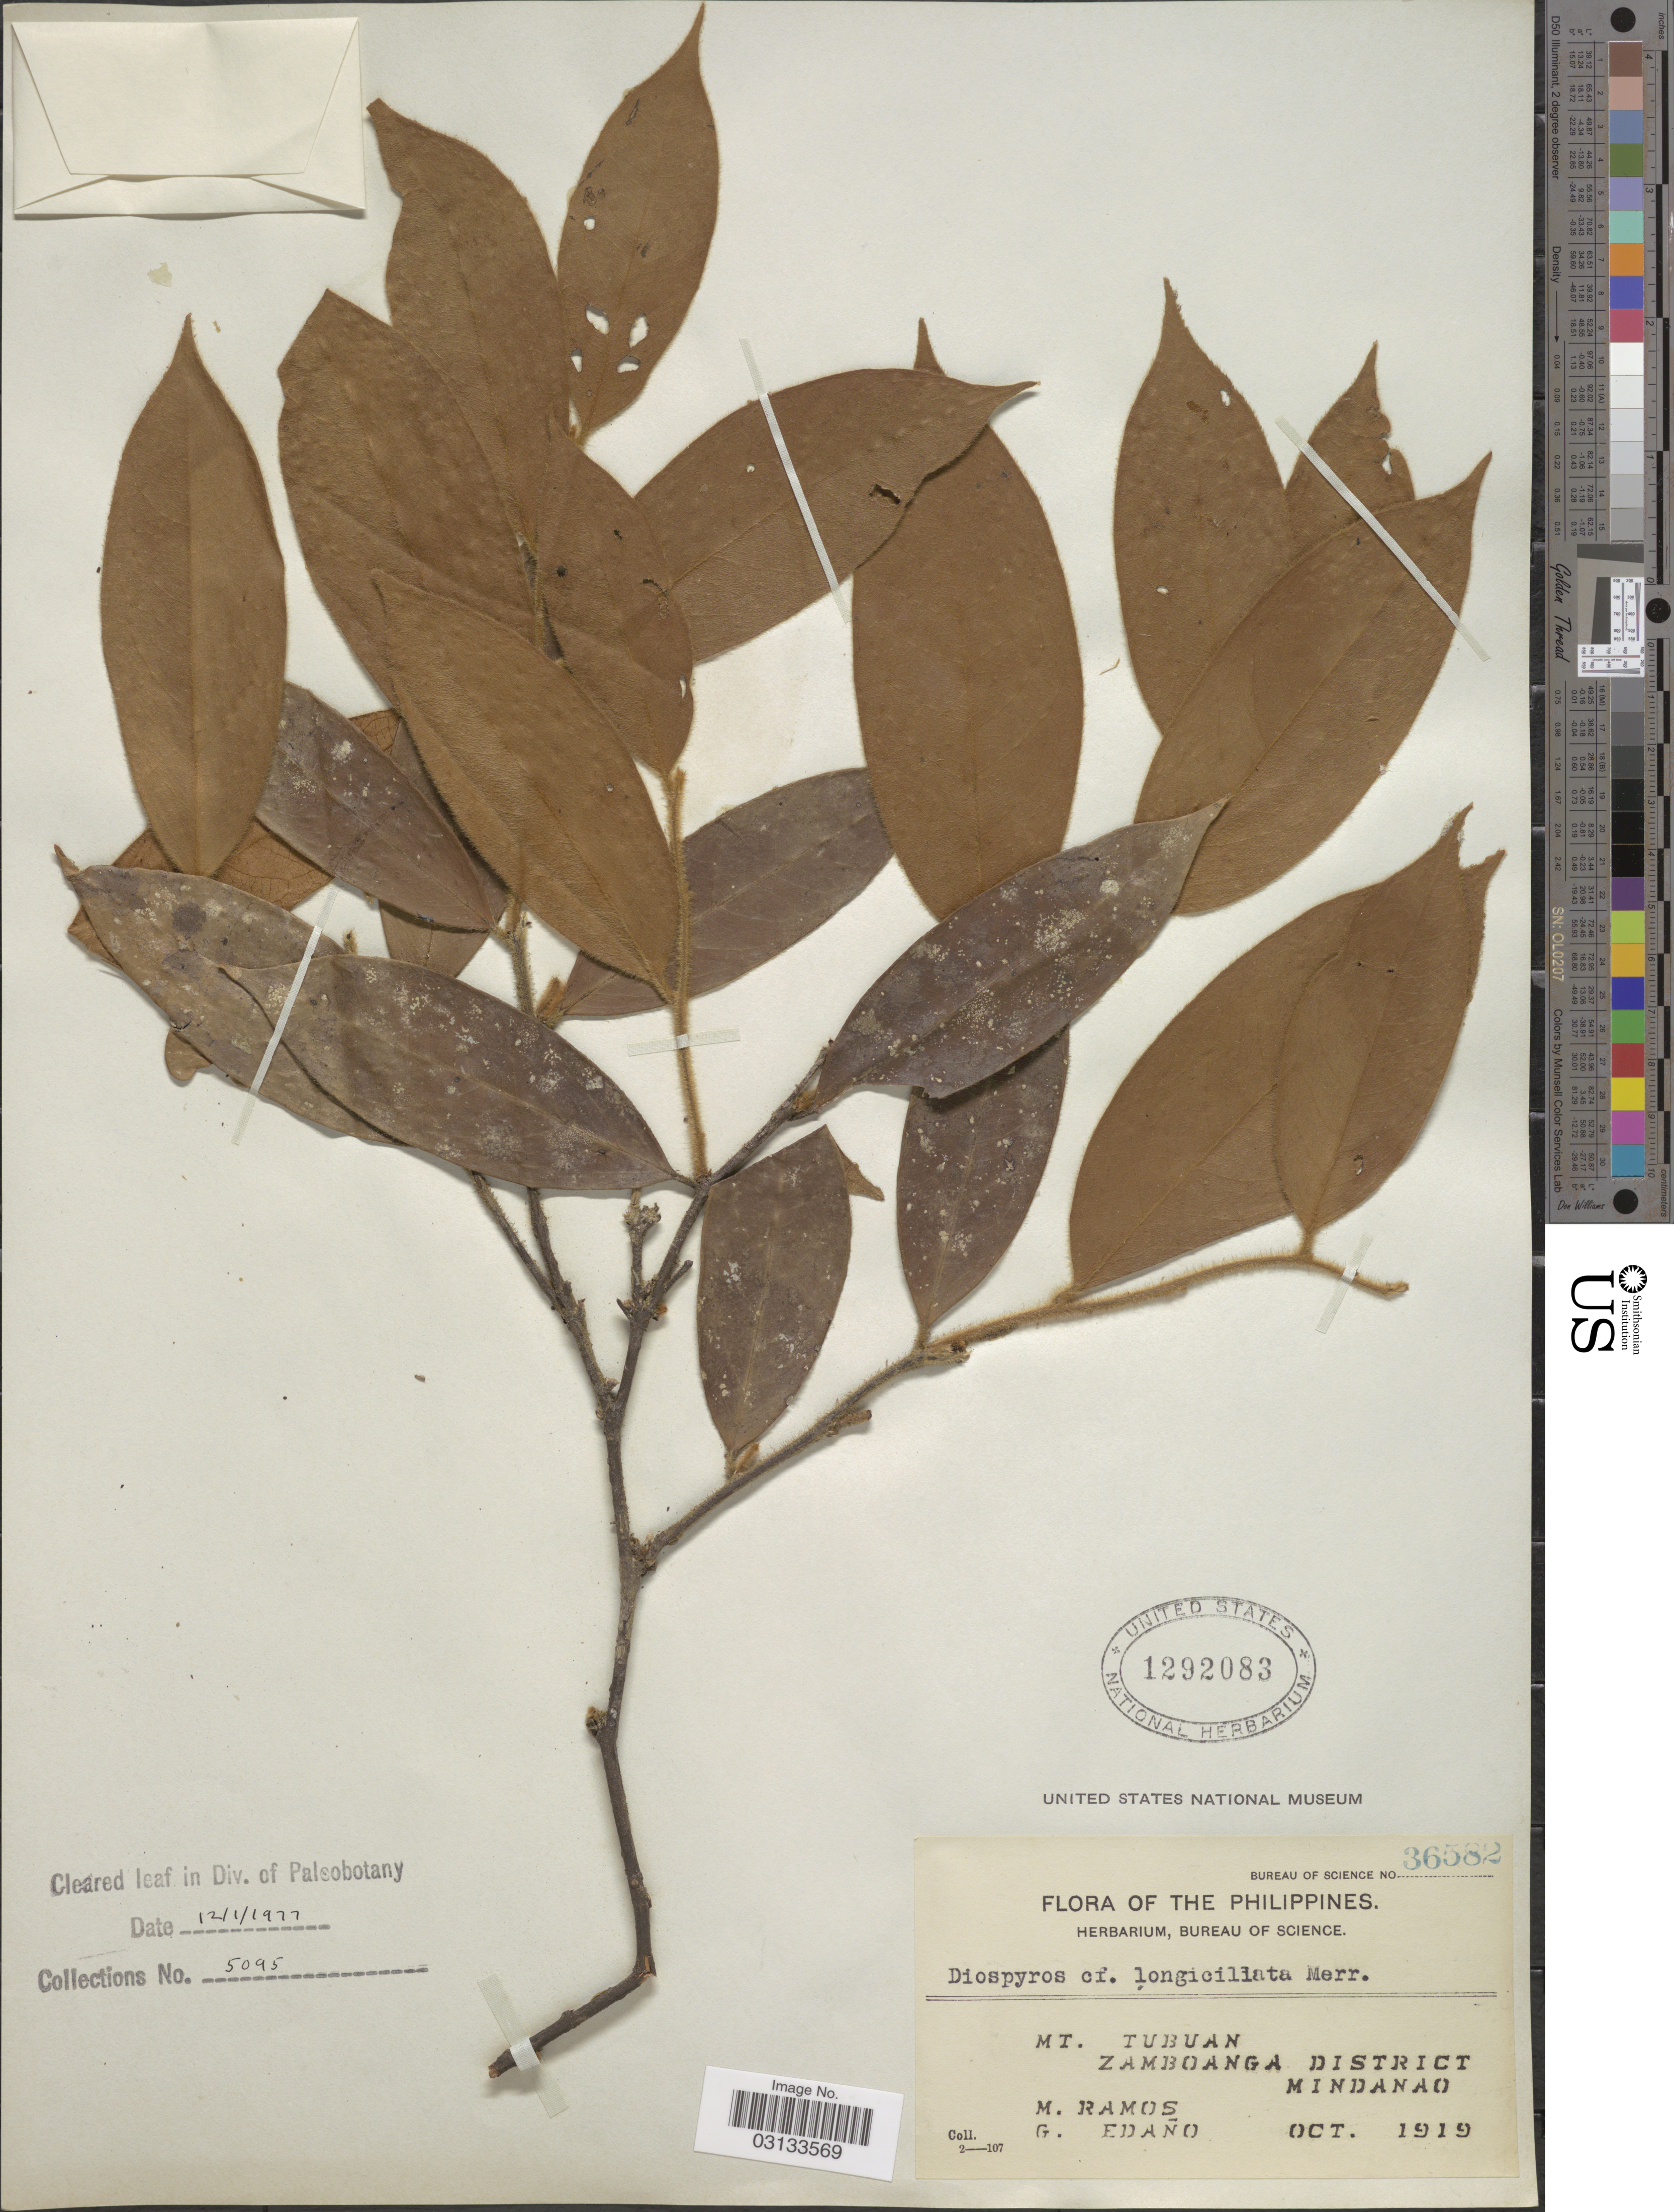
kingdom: Plantae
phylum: Tracheophyta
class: Magnoliopsida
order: Ericales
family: Ebenaceae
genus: Diospyros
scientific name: Diospyros longiciliata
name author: Merr.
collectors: M. Ramos & G. Edaño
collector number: Bureau of Science 36582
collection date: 1919-10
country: Philippines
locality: Mt. Tubuan, Zamboanga District, Mindanao.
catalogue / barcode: US 1292083